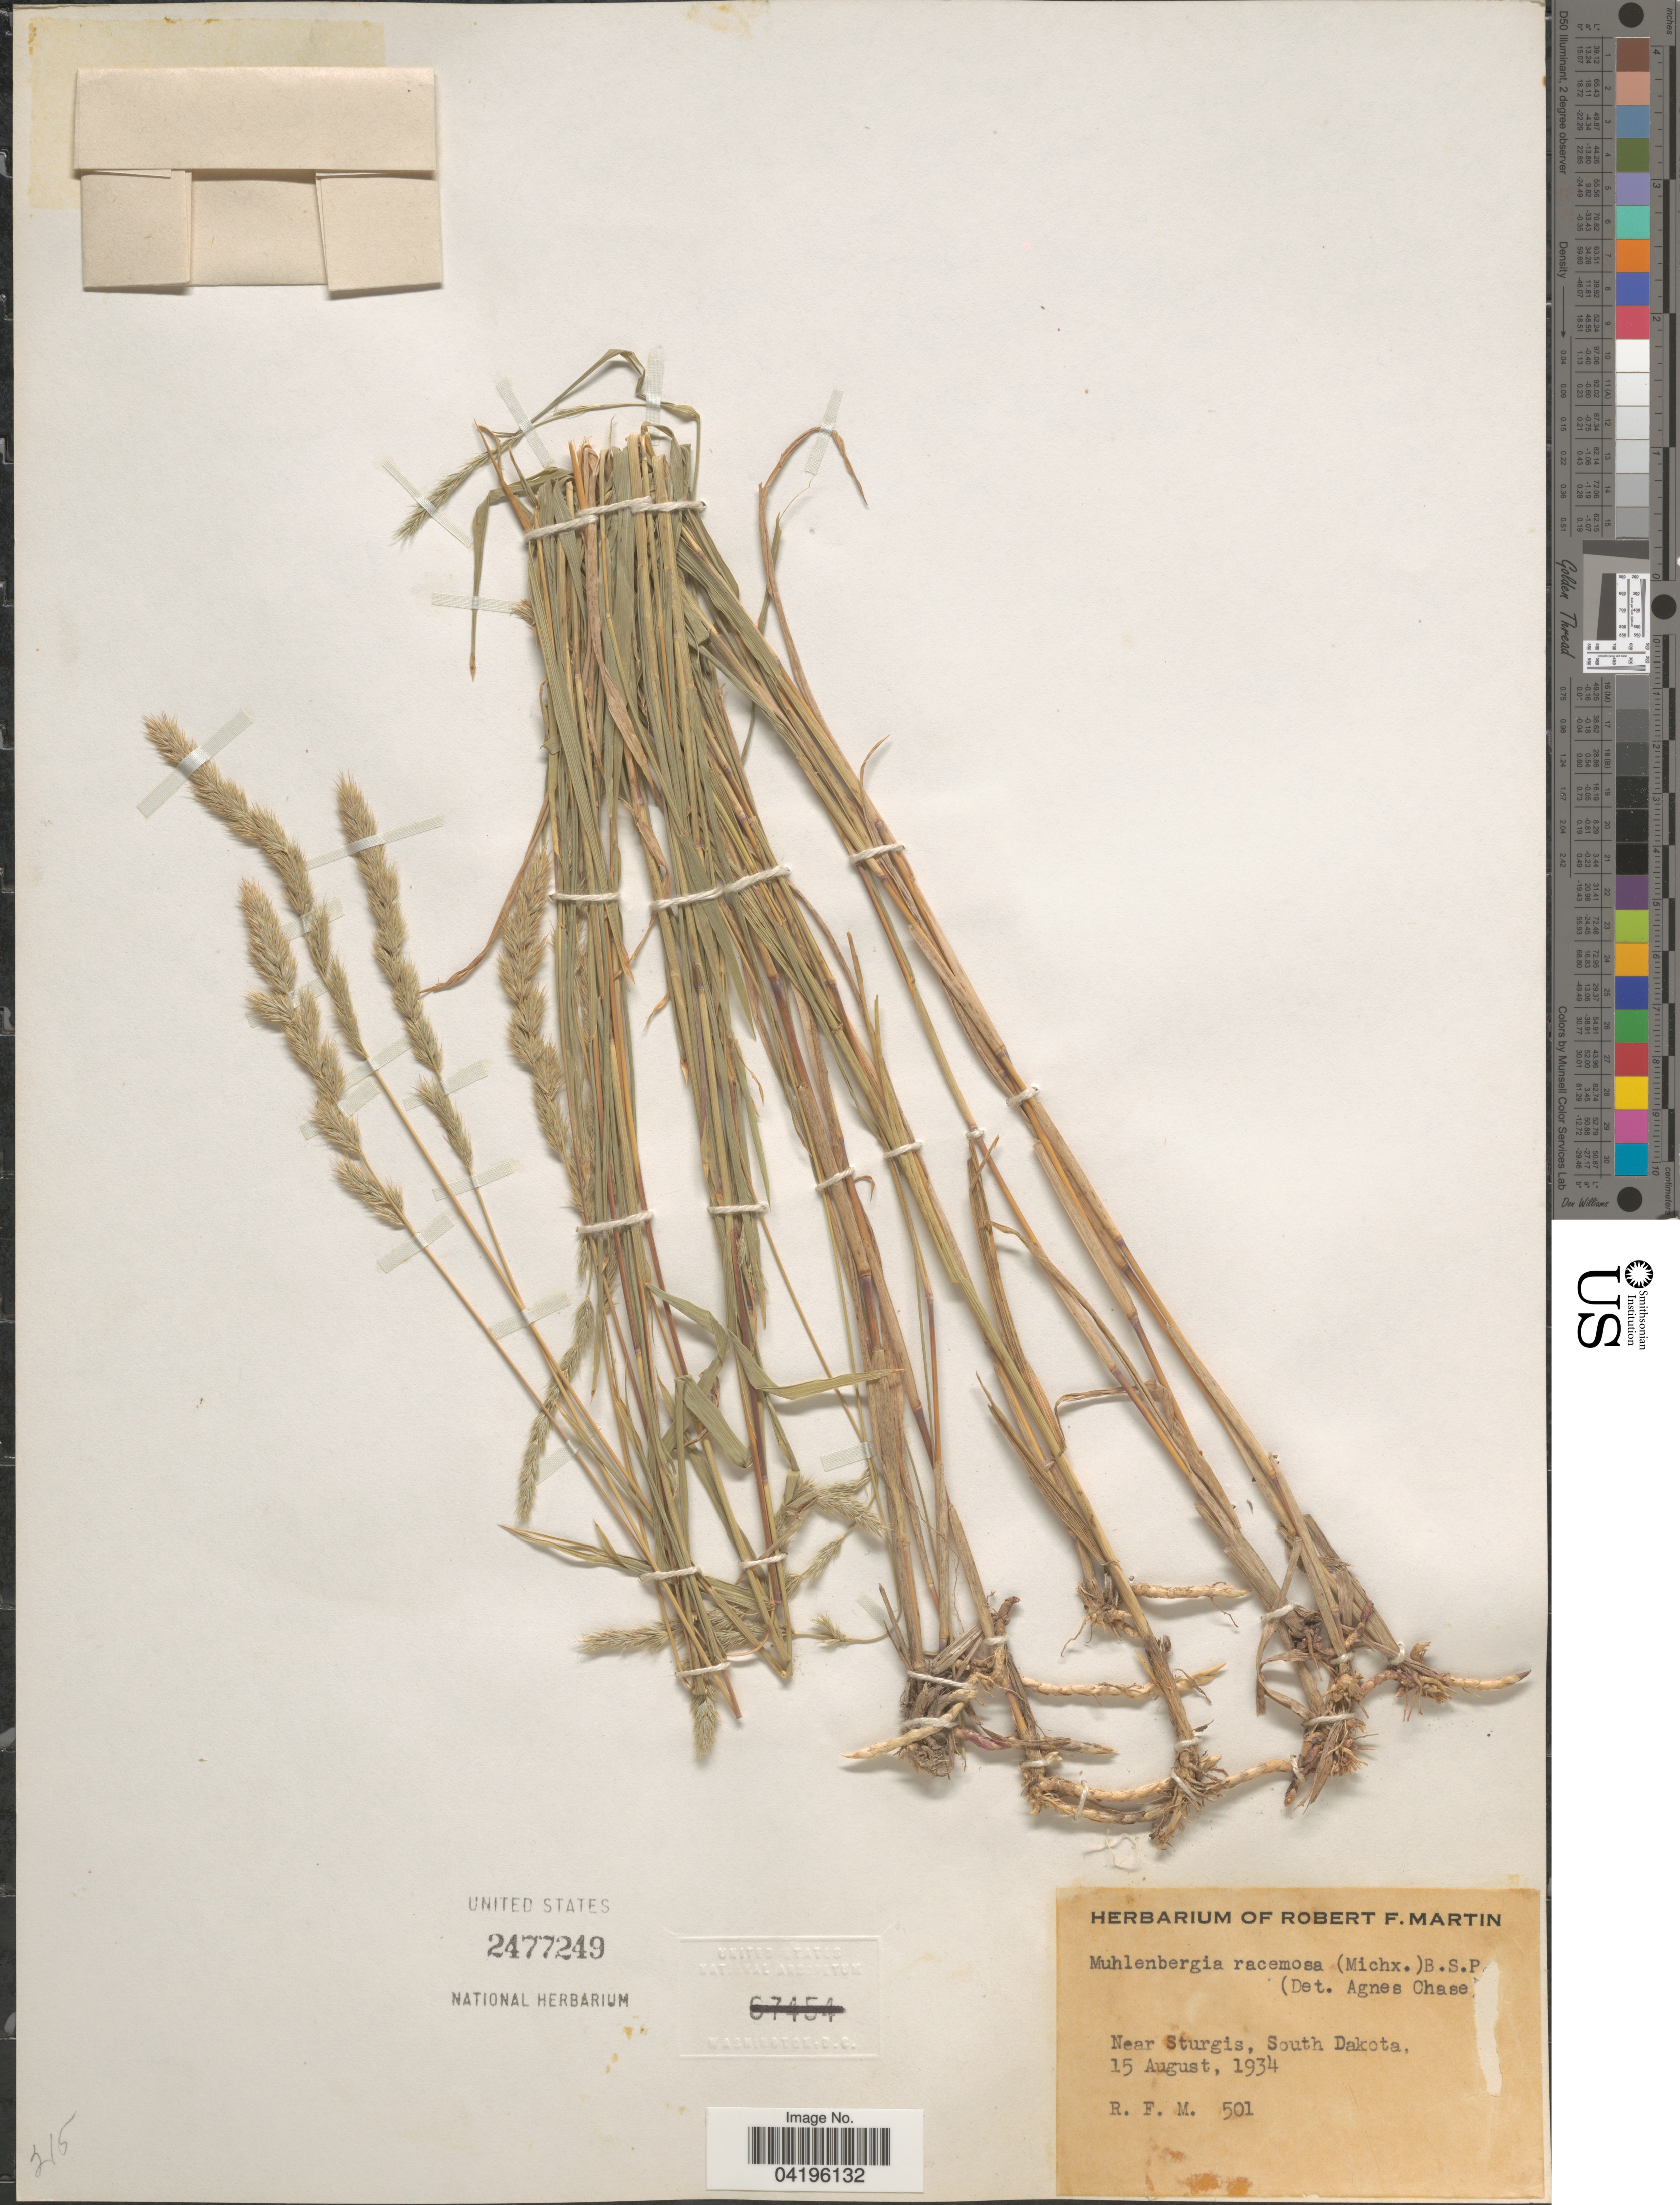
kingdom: Plantae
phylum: Tracheophyta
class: Liliopsida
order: Poales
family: Poaceae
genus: Muhlenbergia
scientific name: Muhlenbergia racemosa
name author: (Michx.) Britton et al.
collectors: R. F. Martin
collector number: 501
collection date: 1934-08-15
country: United States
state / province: South Dakota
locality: Near Sturgis.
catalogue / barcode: US 2477249